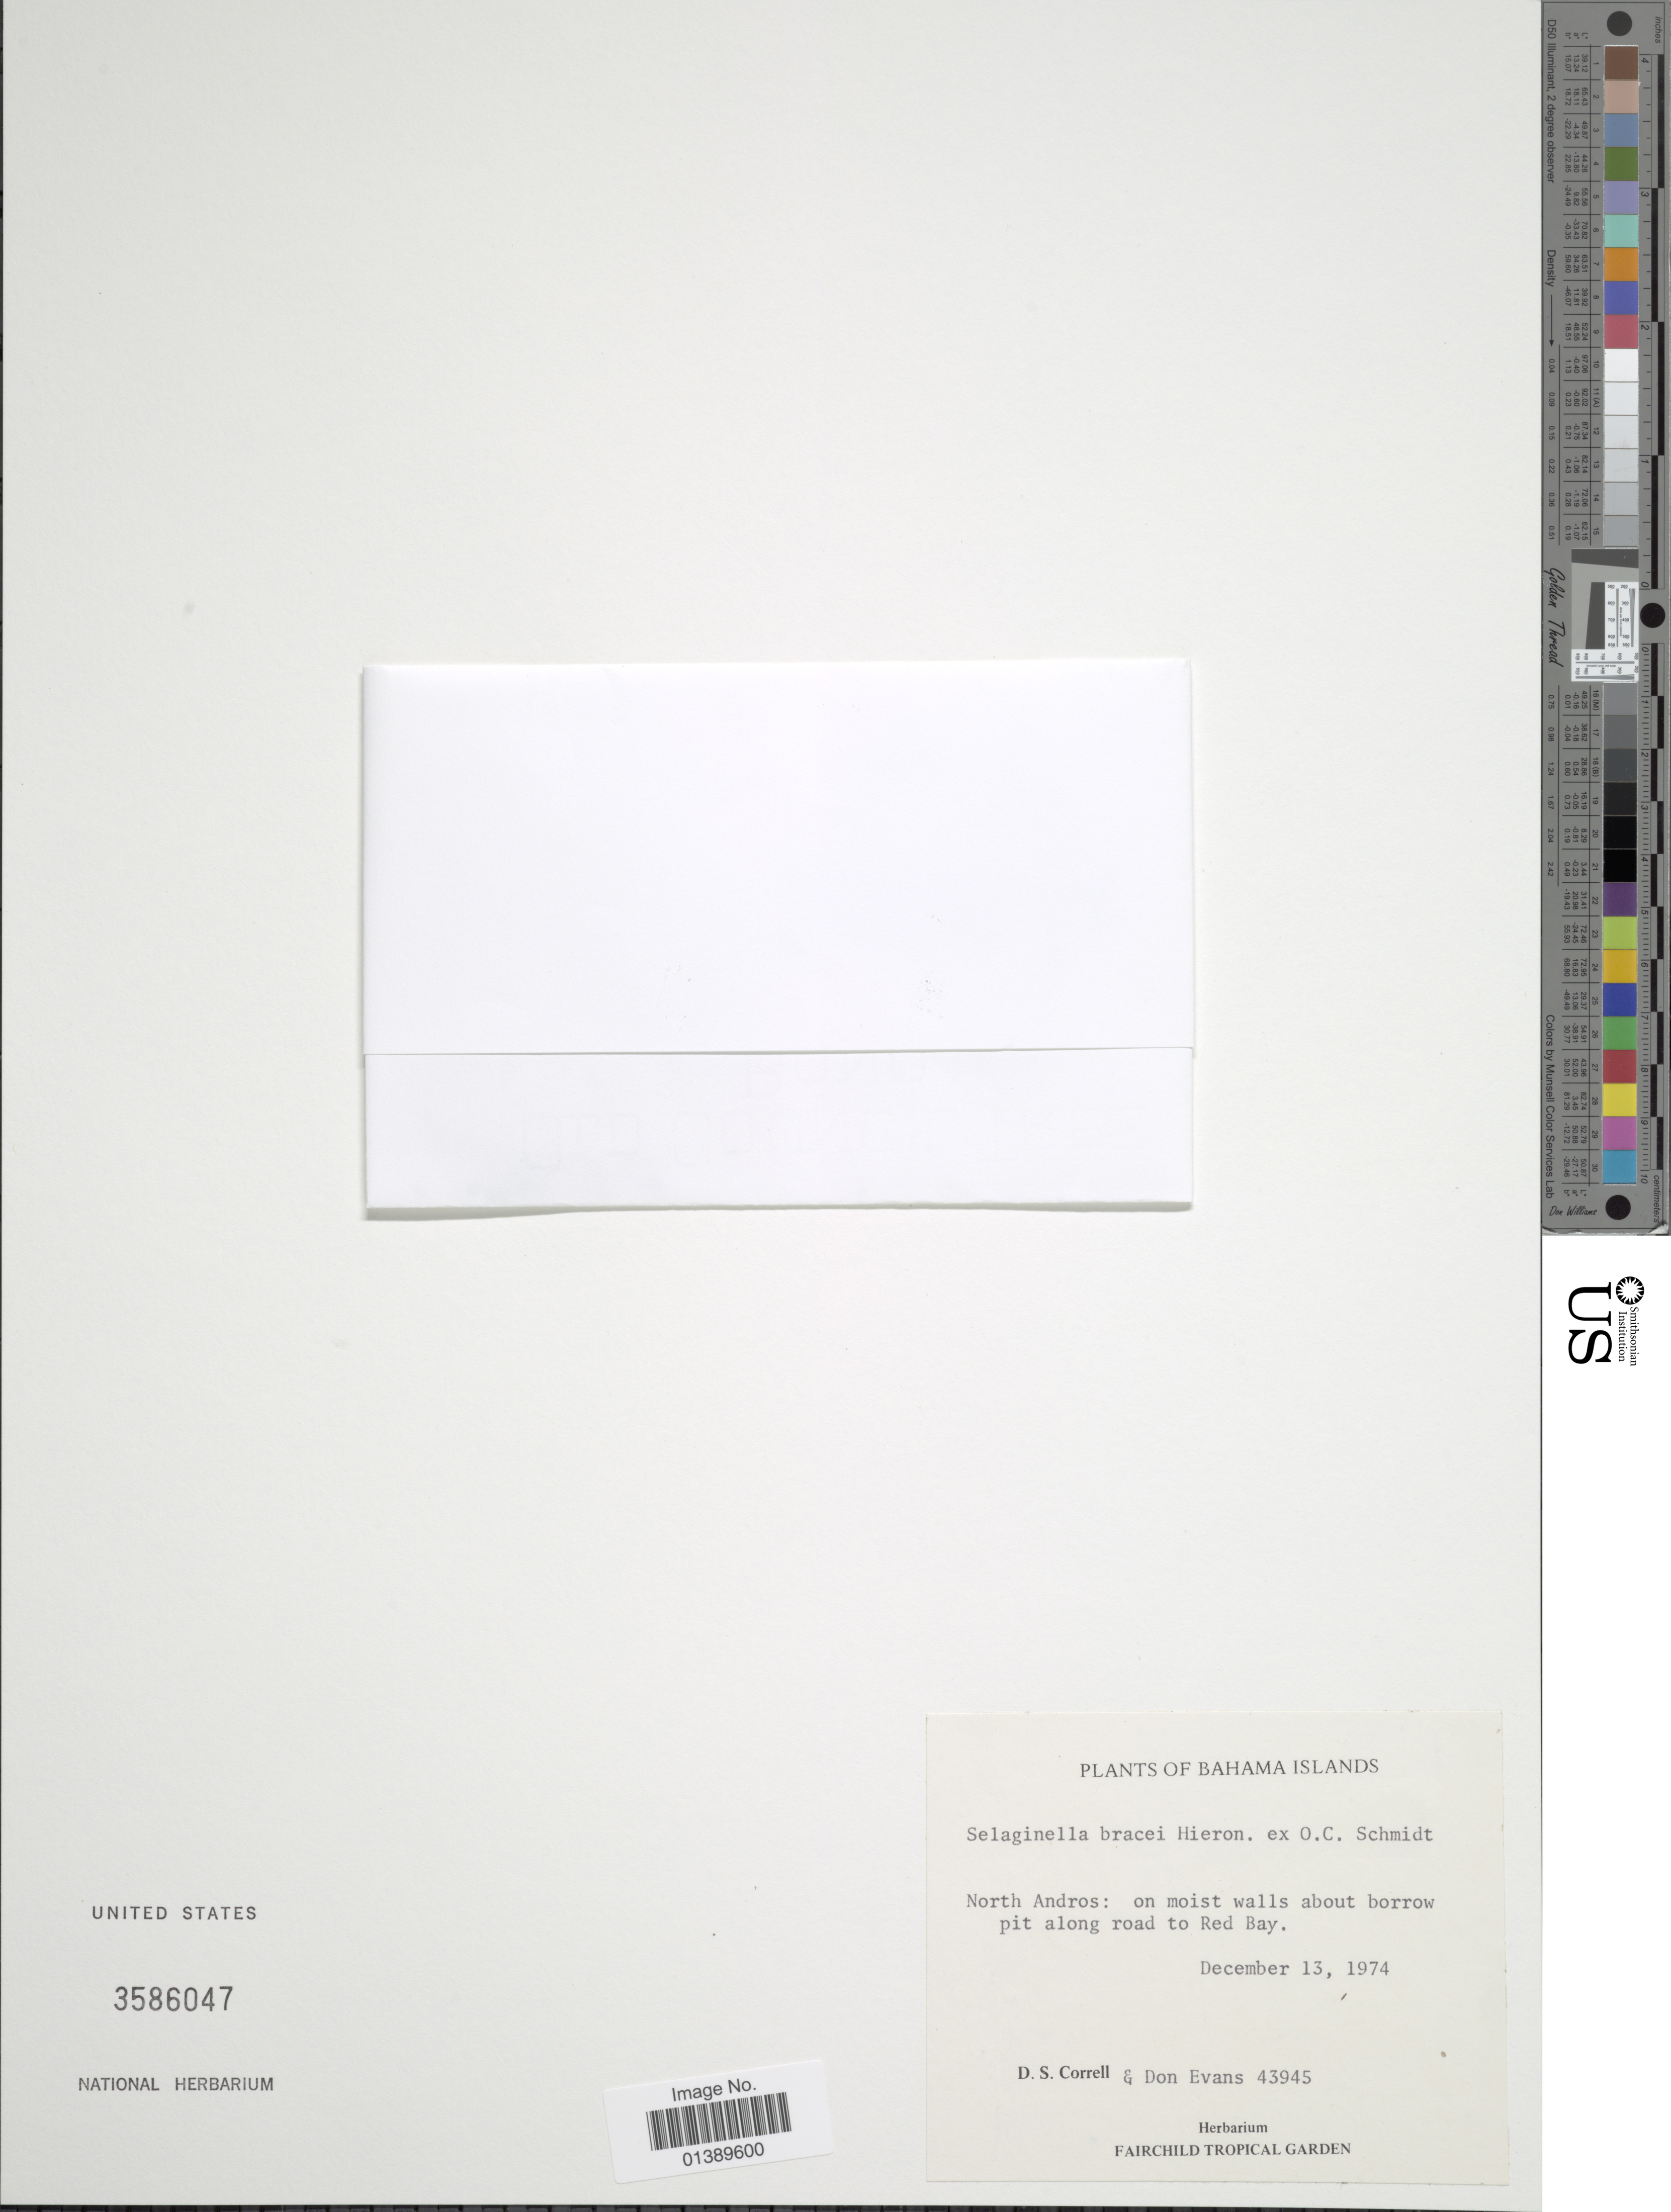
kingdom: Plantae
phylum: Tracheophyta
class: Lycopodiopsida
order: Selaginellales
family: Selaginellaceae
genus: Selaginella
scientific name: Selaginella bracei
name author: O.C. Schmidt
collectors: D. S. Correll & D. Evans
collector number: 43945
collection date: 1974-12-13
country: Bahamas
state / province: North Andros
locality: Bahama Islands, North Andros: on moist walls about borrow pit along road to Red Bay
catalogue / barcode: US 3586047